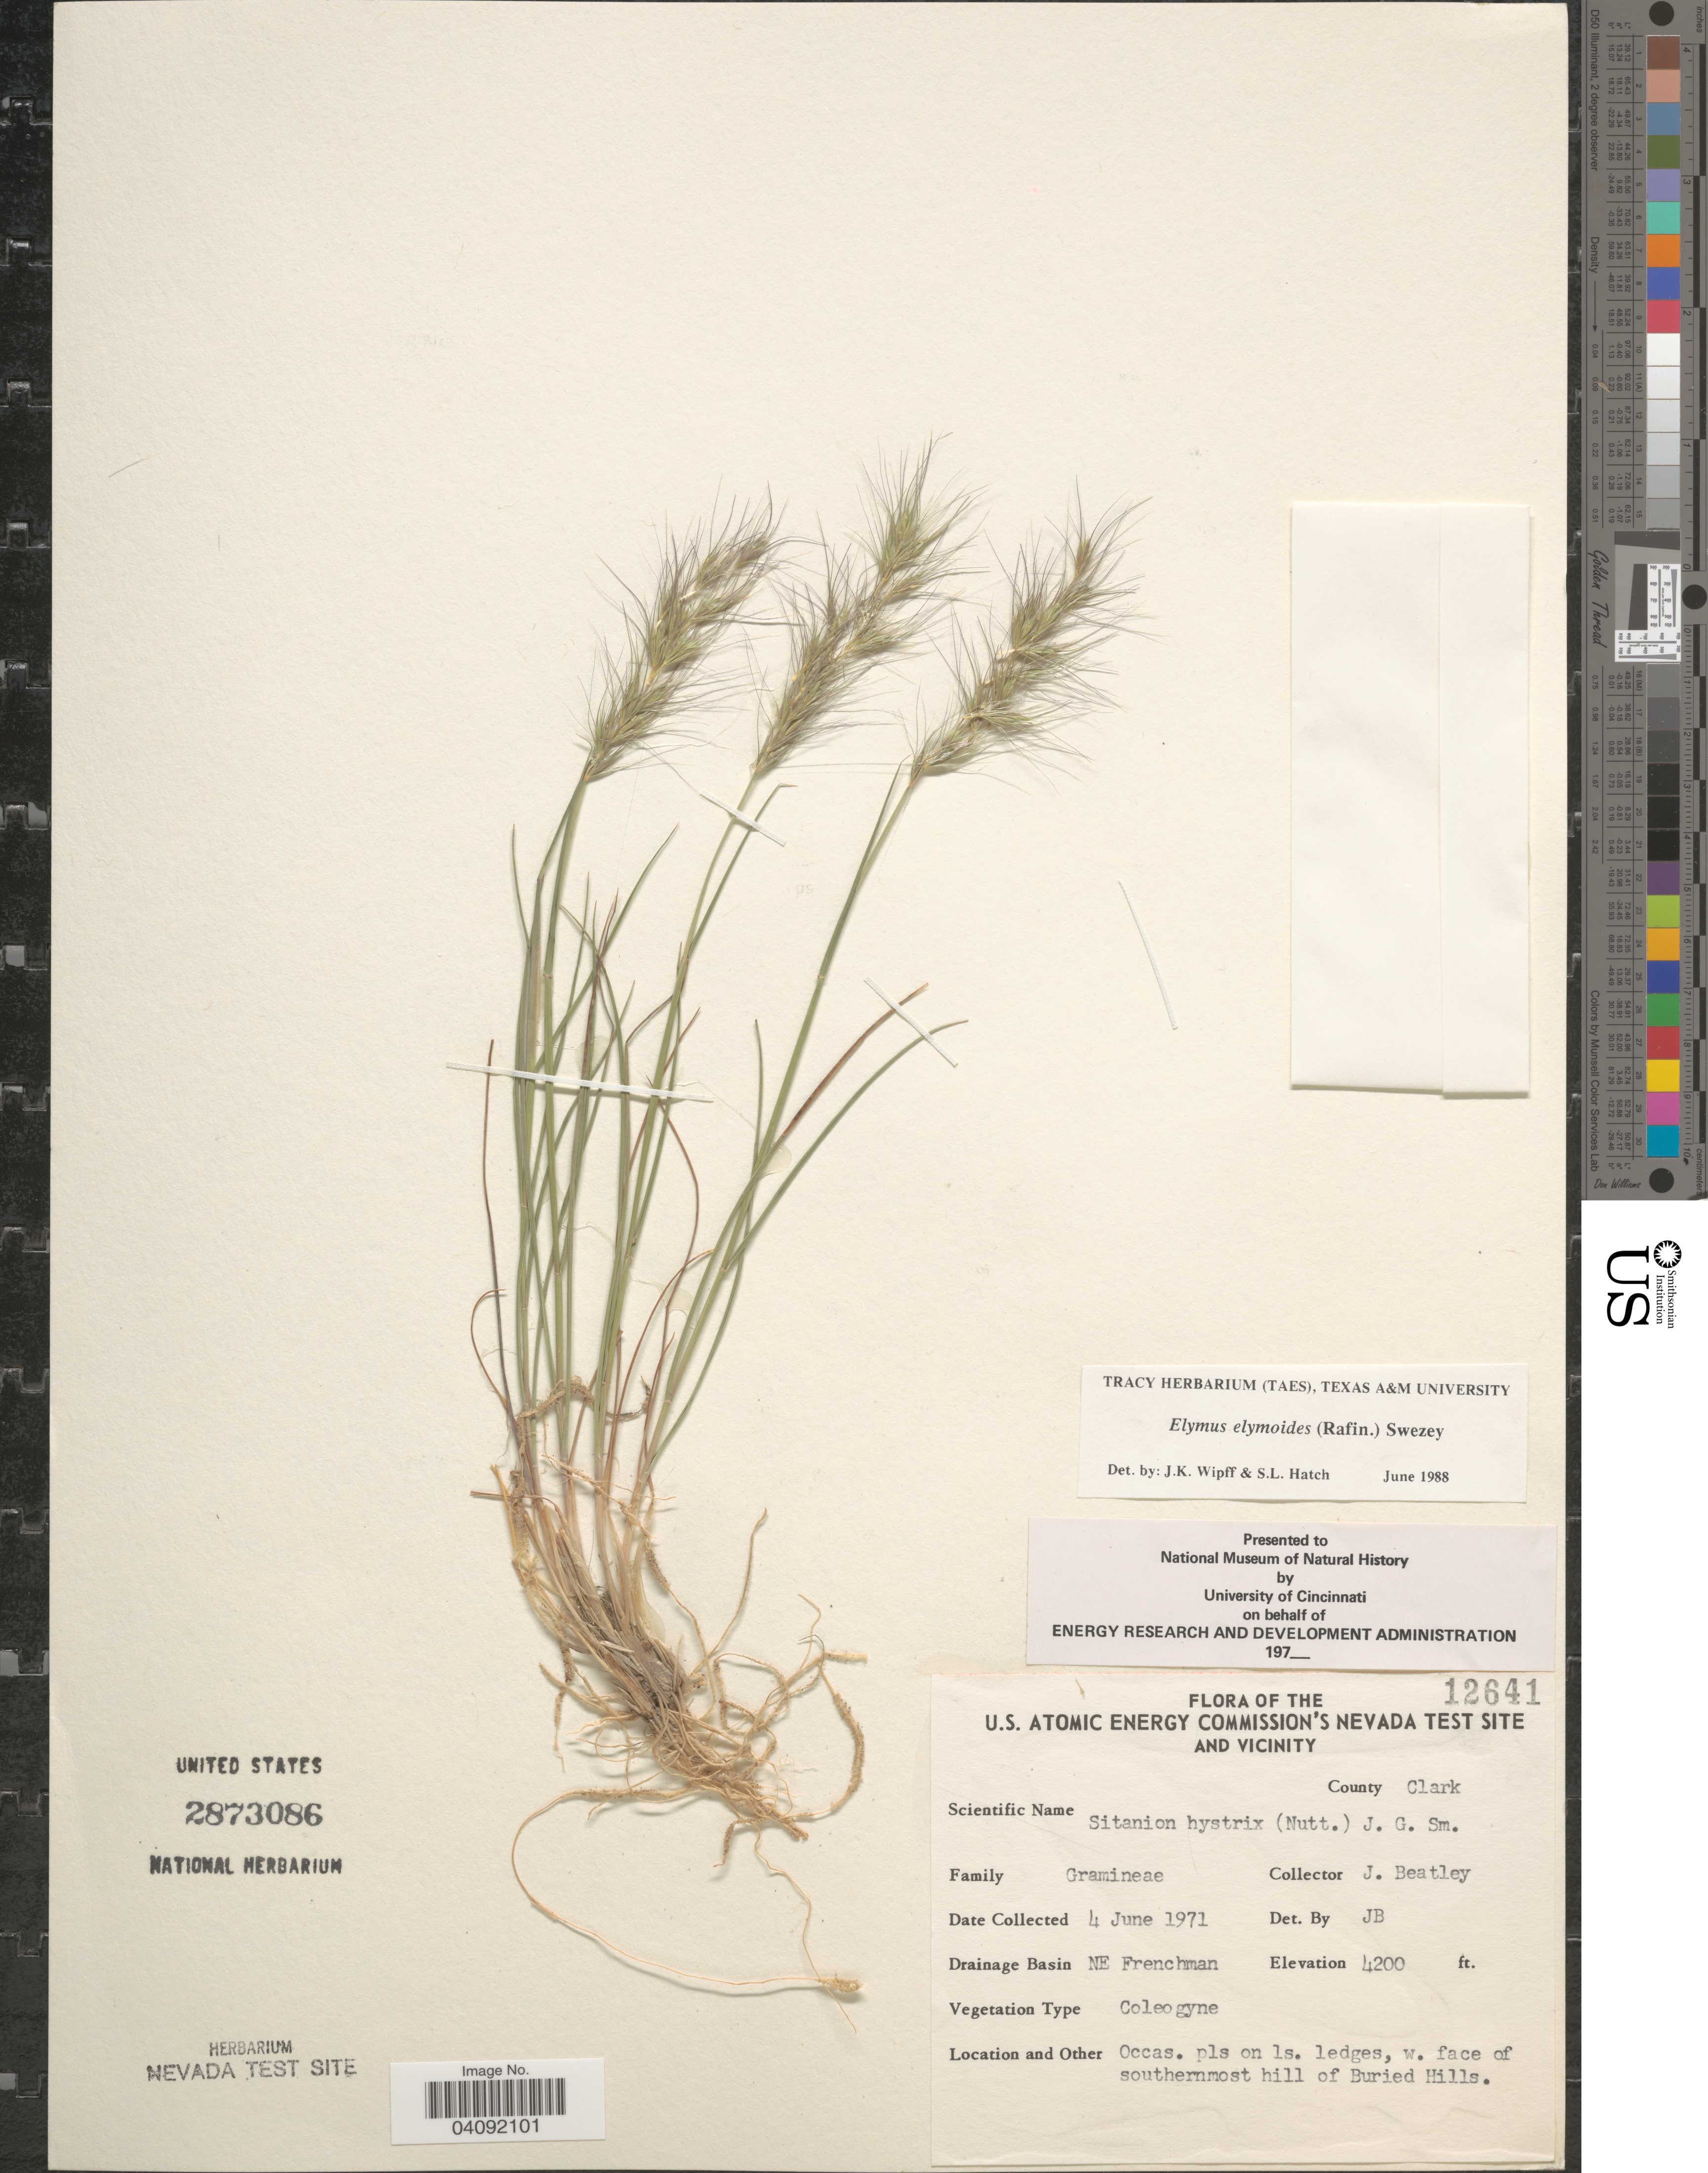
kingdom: Plantae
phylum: Tracheophyta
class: Liliopsida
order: Poales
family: Poaceae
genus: Elymus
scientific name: Elymus elymoides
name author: (Raf.) Swezey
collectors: J. C. Beatley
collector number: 12641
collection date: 1971-06-04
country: United States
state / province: Nevada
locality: The U.S. Atomic Energy Commission's Nevada Test Site and Vicinity. County Clark. Drainage Basin NE Frenchman. Occas. pls on ls. ledges, w. face of southernmost hill of Buried Hills.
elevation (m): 1280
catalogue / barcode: US 2873086